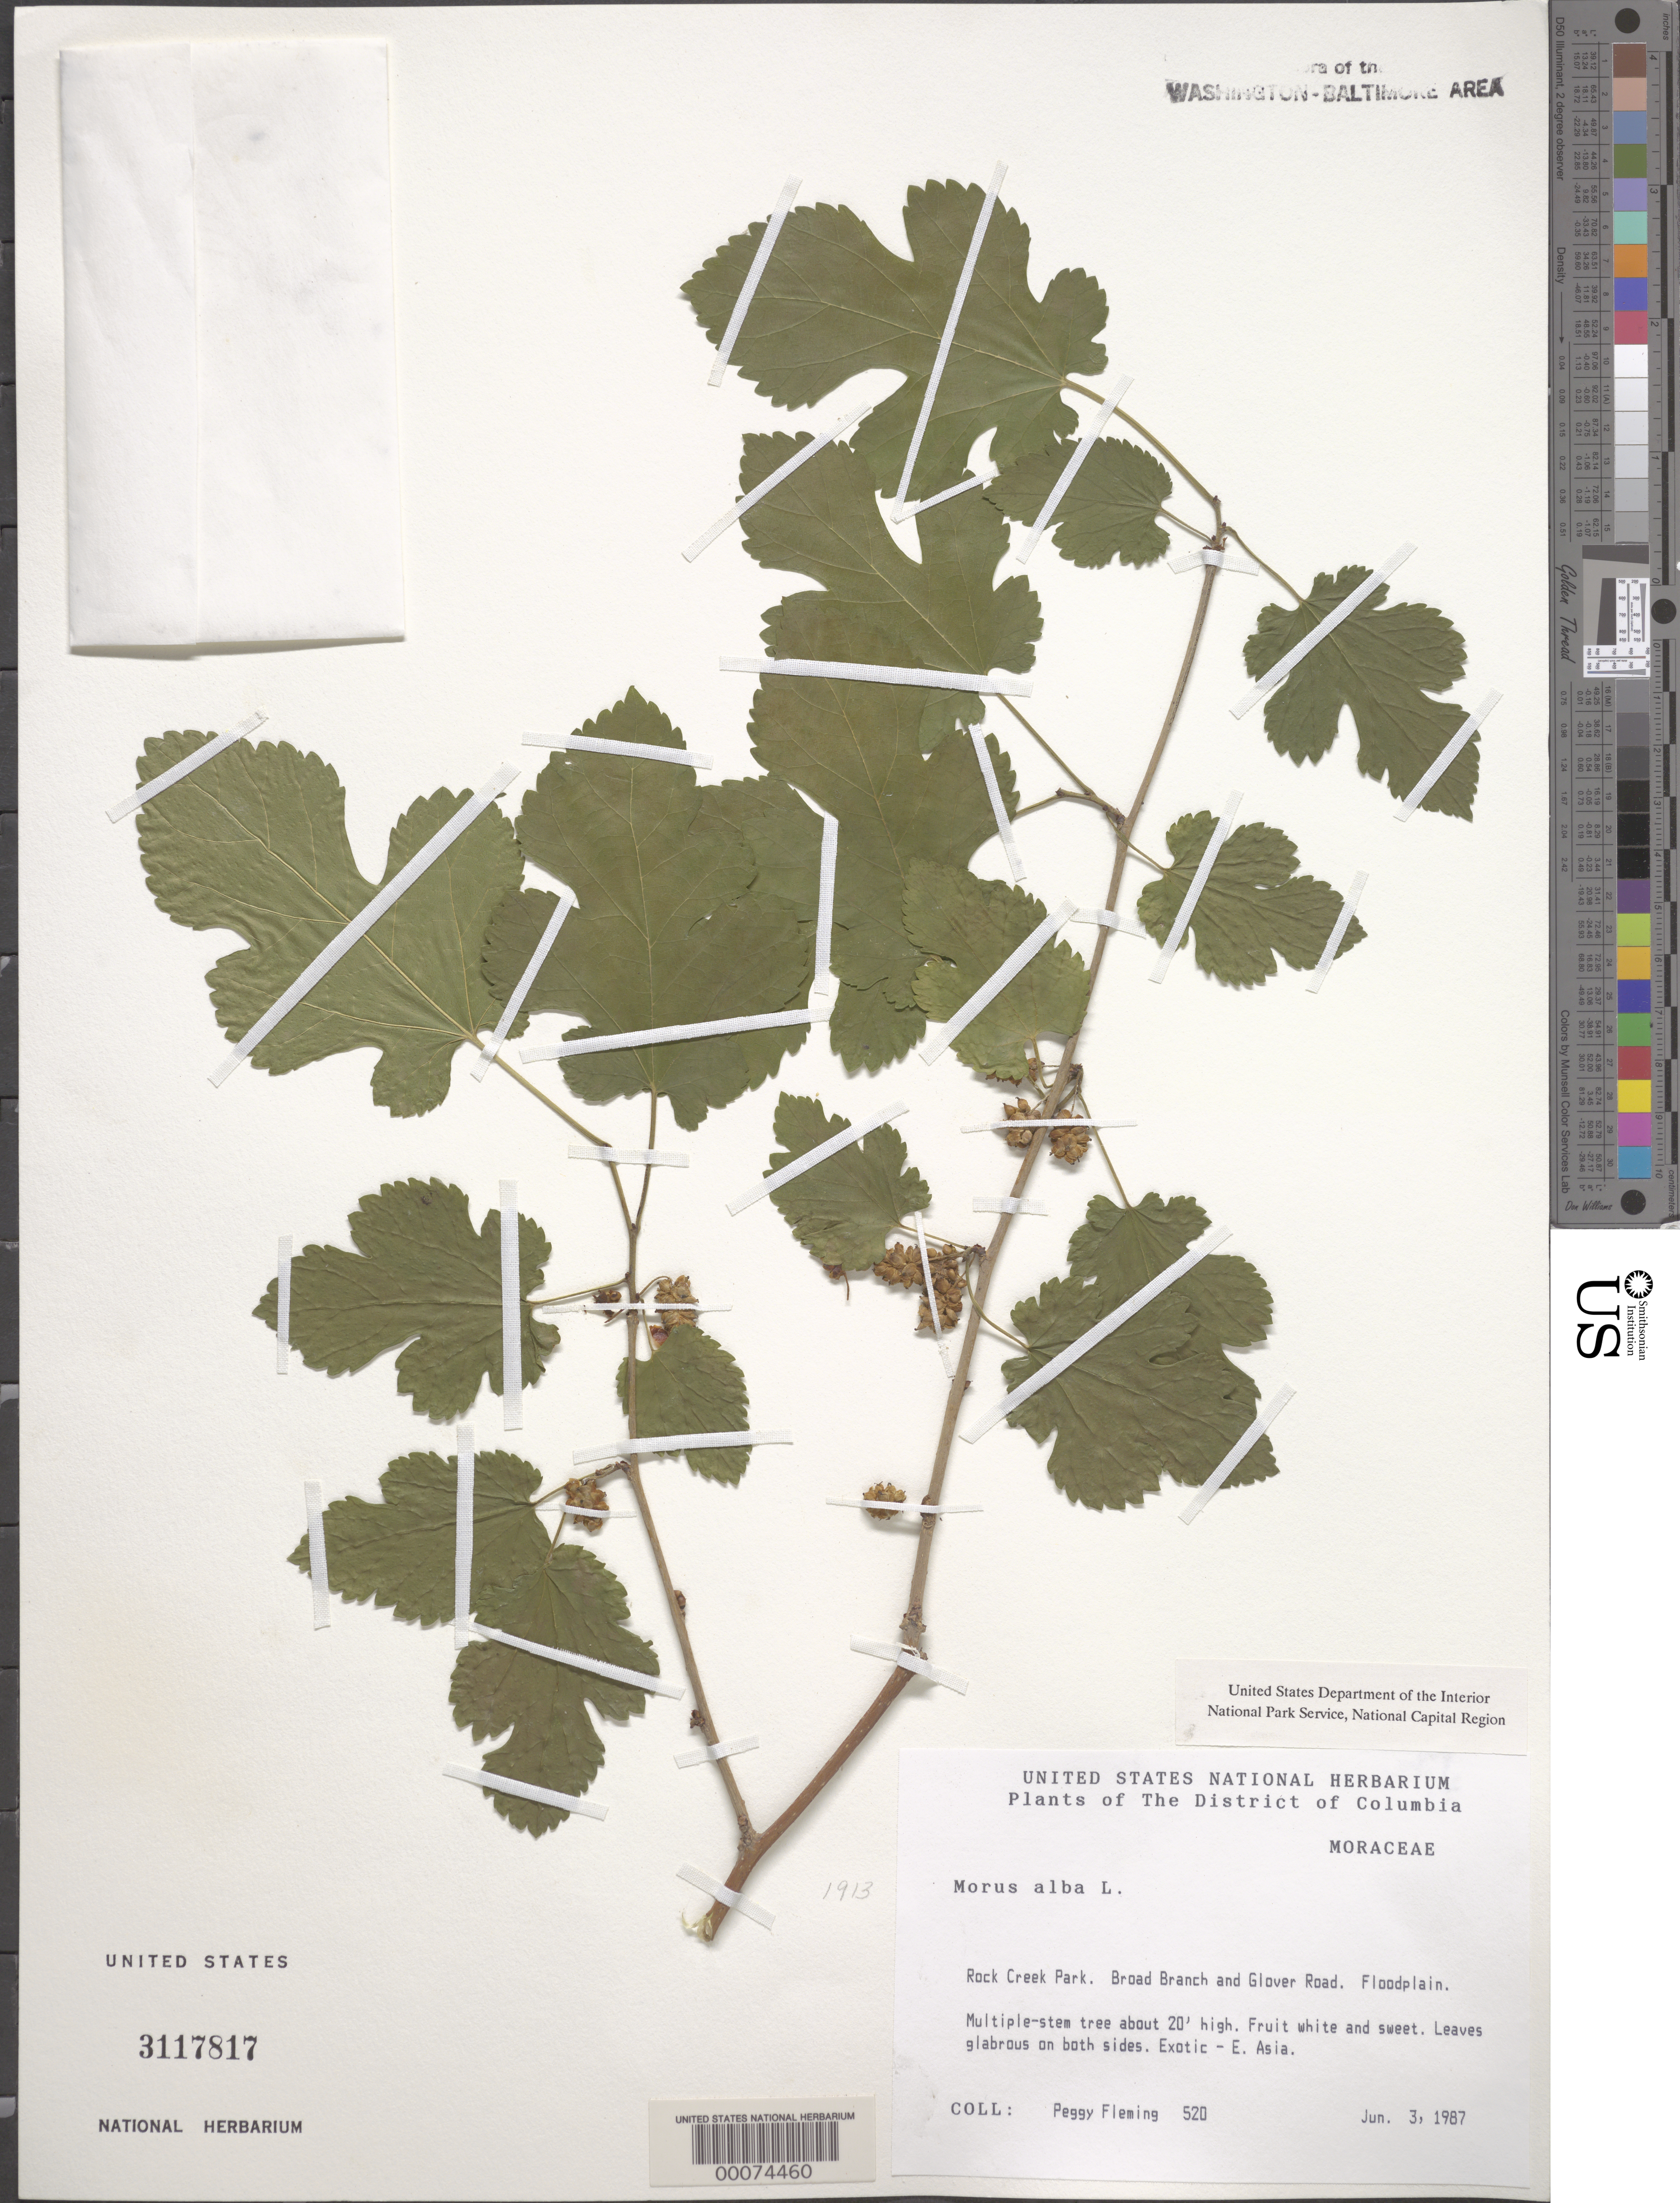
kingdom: Plantae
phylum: Tracheophyta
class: Magnoliopsida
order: Rosales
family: Moraceae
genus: Morus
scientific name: Morus alba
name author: L.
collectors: P. Fleming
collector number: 520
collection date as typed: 03 Jun 1987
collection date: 1987-06-03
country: United States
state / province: District of Columbia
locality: Rock Creek Park. Broad Branch and Glover Road. Rock Creek Park and vicinity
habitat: Floodplain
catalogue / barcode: US 3117817